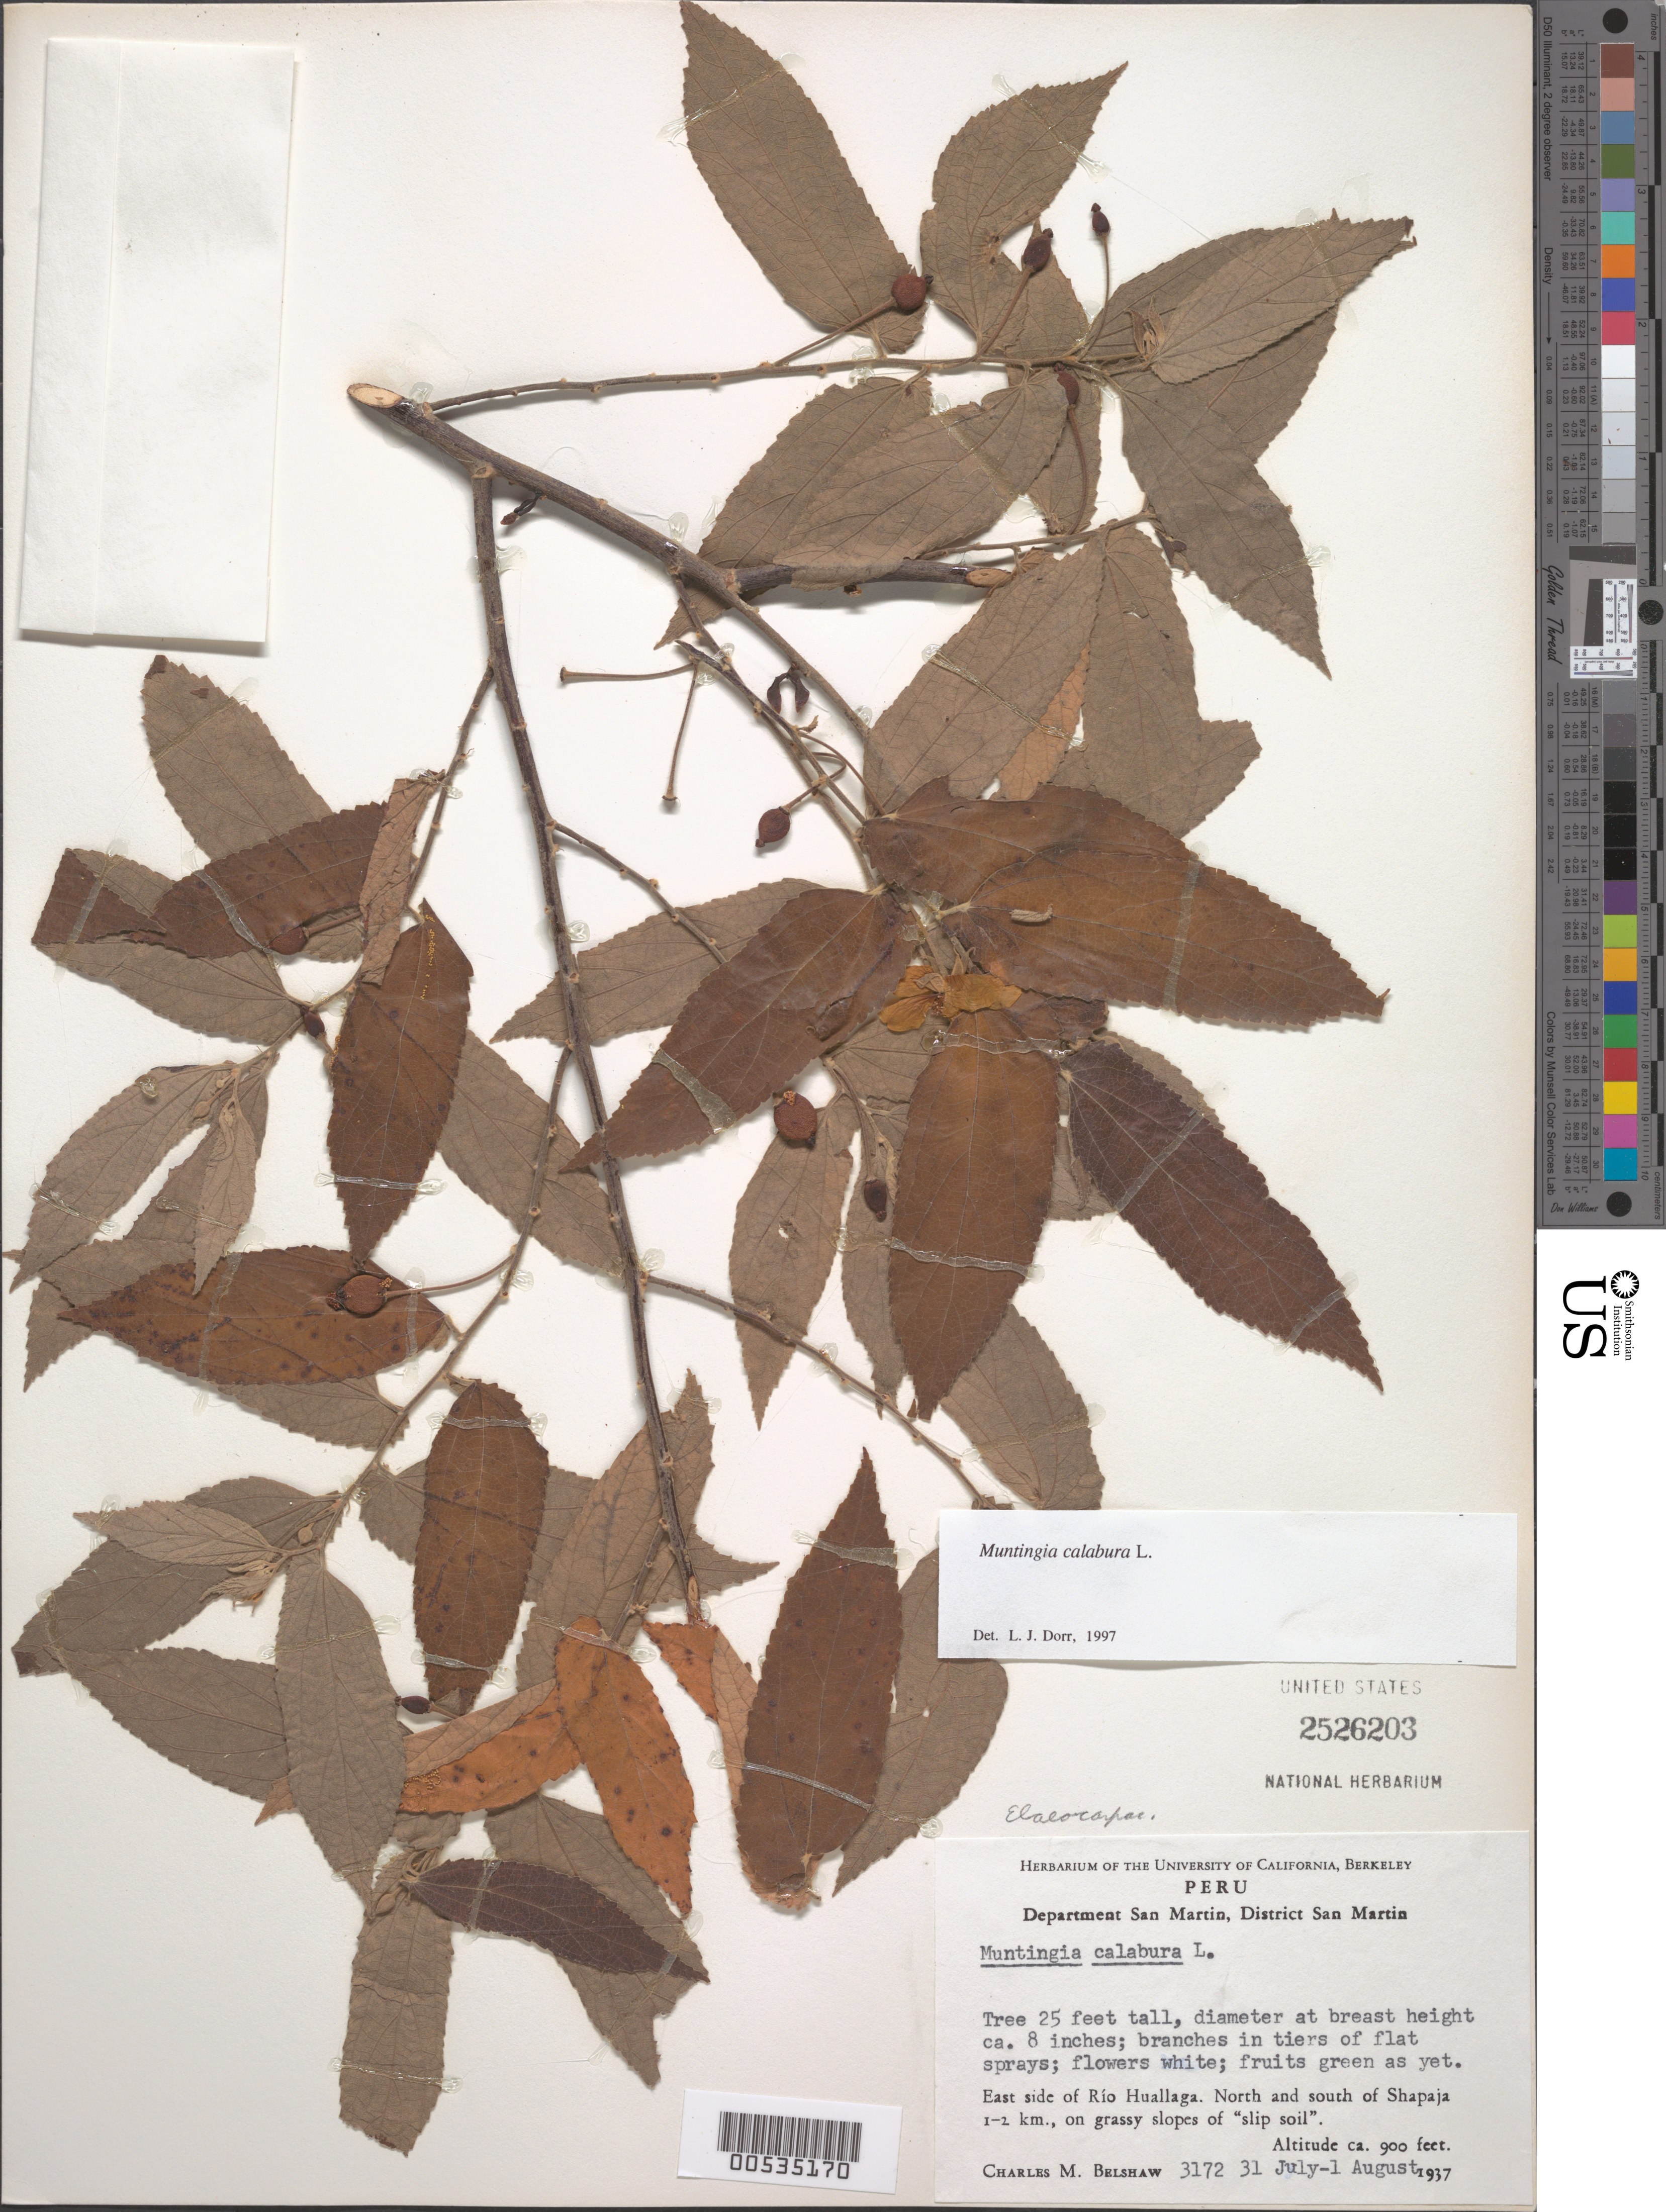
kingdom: Plantae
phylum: Tracheophyta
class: Magnoliopsida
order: Malvales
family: Muntingiaceae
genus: Muntingia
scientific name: Muntingia calabura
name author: L.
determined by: Dorr, L. J., (BOT), Smithsonian Institution - National Museum of Natural History (UNITED STATES)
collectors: C. Shaw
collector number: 3172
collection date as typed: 31 Jul 1937 to 01 Aug 1937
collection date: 1937-07-31/1937-08-01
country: Peru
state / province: San Martín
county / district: San Martín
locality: E side of Río Huallaga, N. and S. slopes of Shapaja 1-2 km, on grassy slopes of "slip soil"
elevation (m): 274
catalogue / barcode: US 2526203